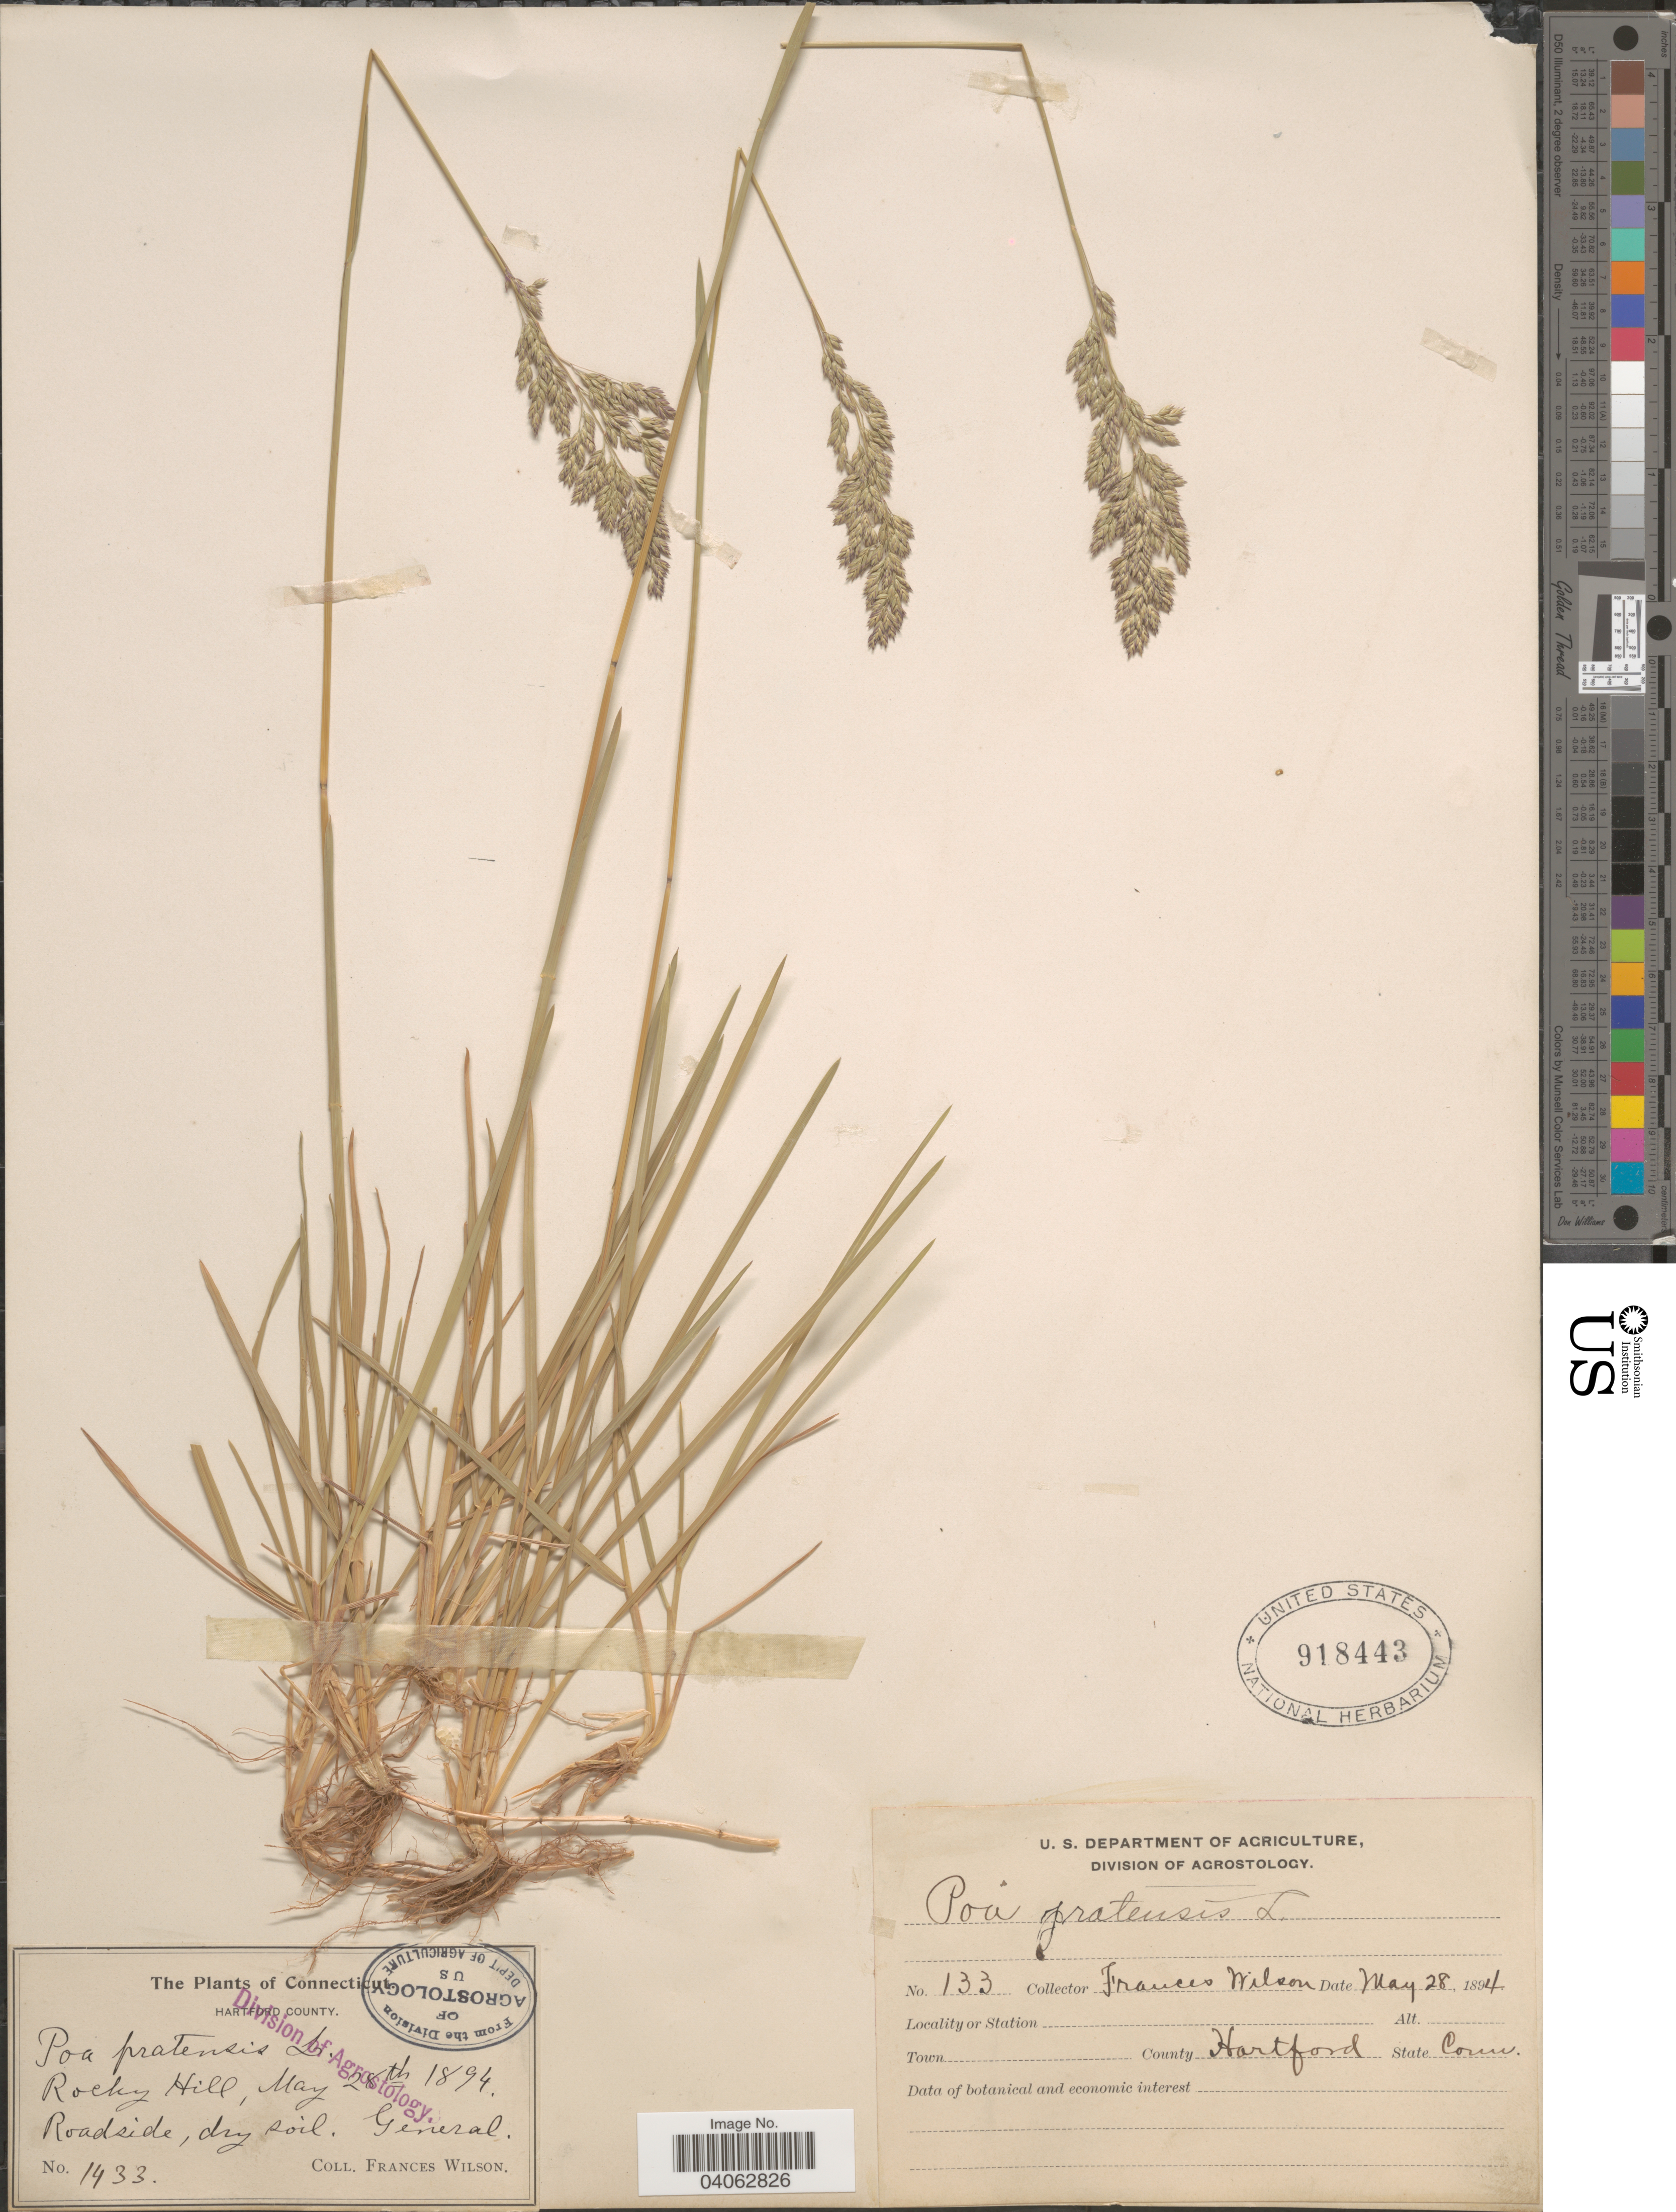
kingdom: Plantae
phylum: Tracheophyta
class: Liliopsida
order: Poales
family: Poaceae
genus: Poa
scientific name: Poa pratensis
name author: L.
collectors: F. Wilson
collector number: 1433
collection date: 1894-05-28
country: United States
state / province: Connecticut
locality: County Hartford. Rocky Hill. Roadside. General.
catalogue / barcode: US 918443